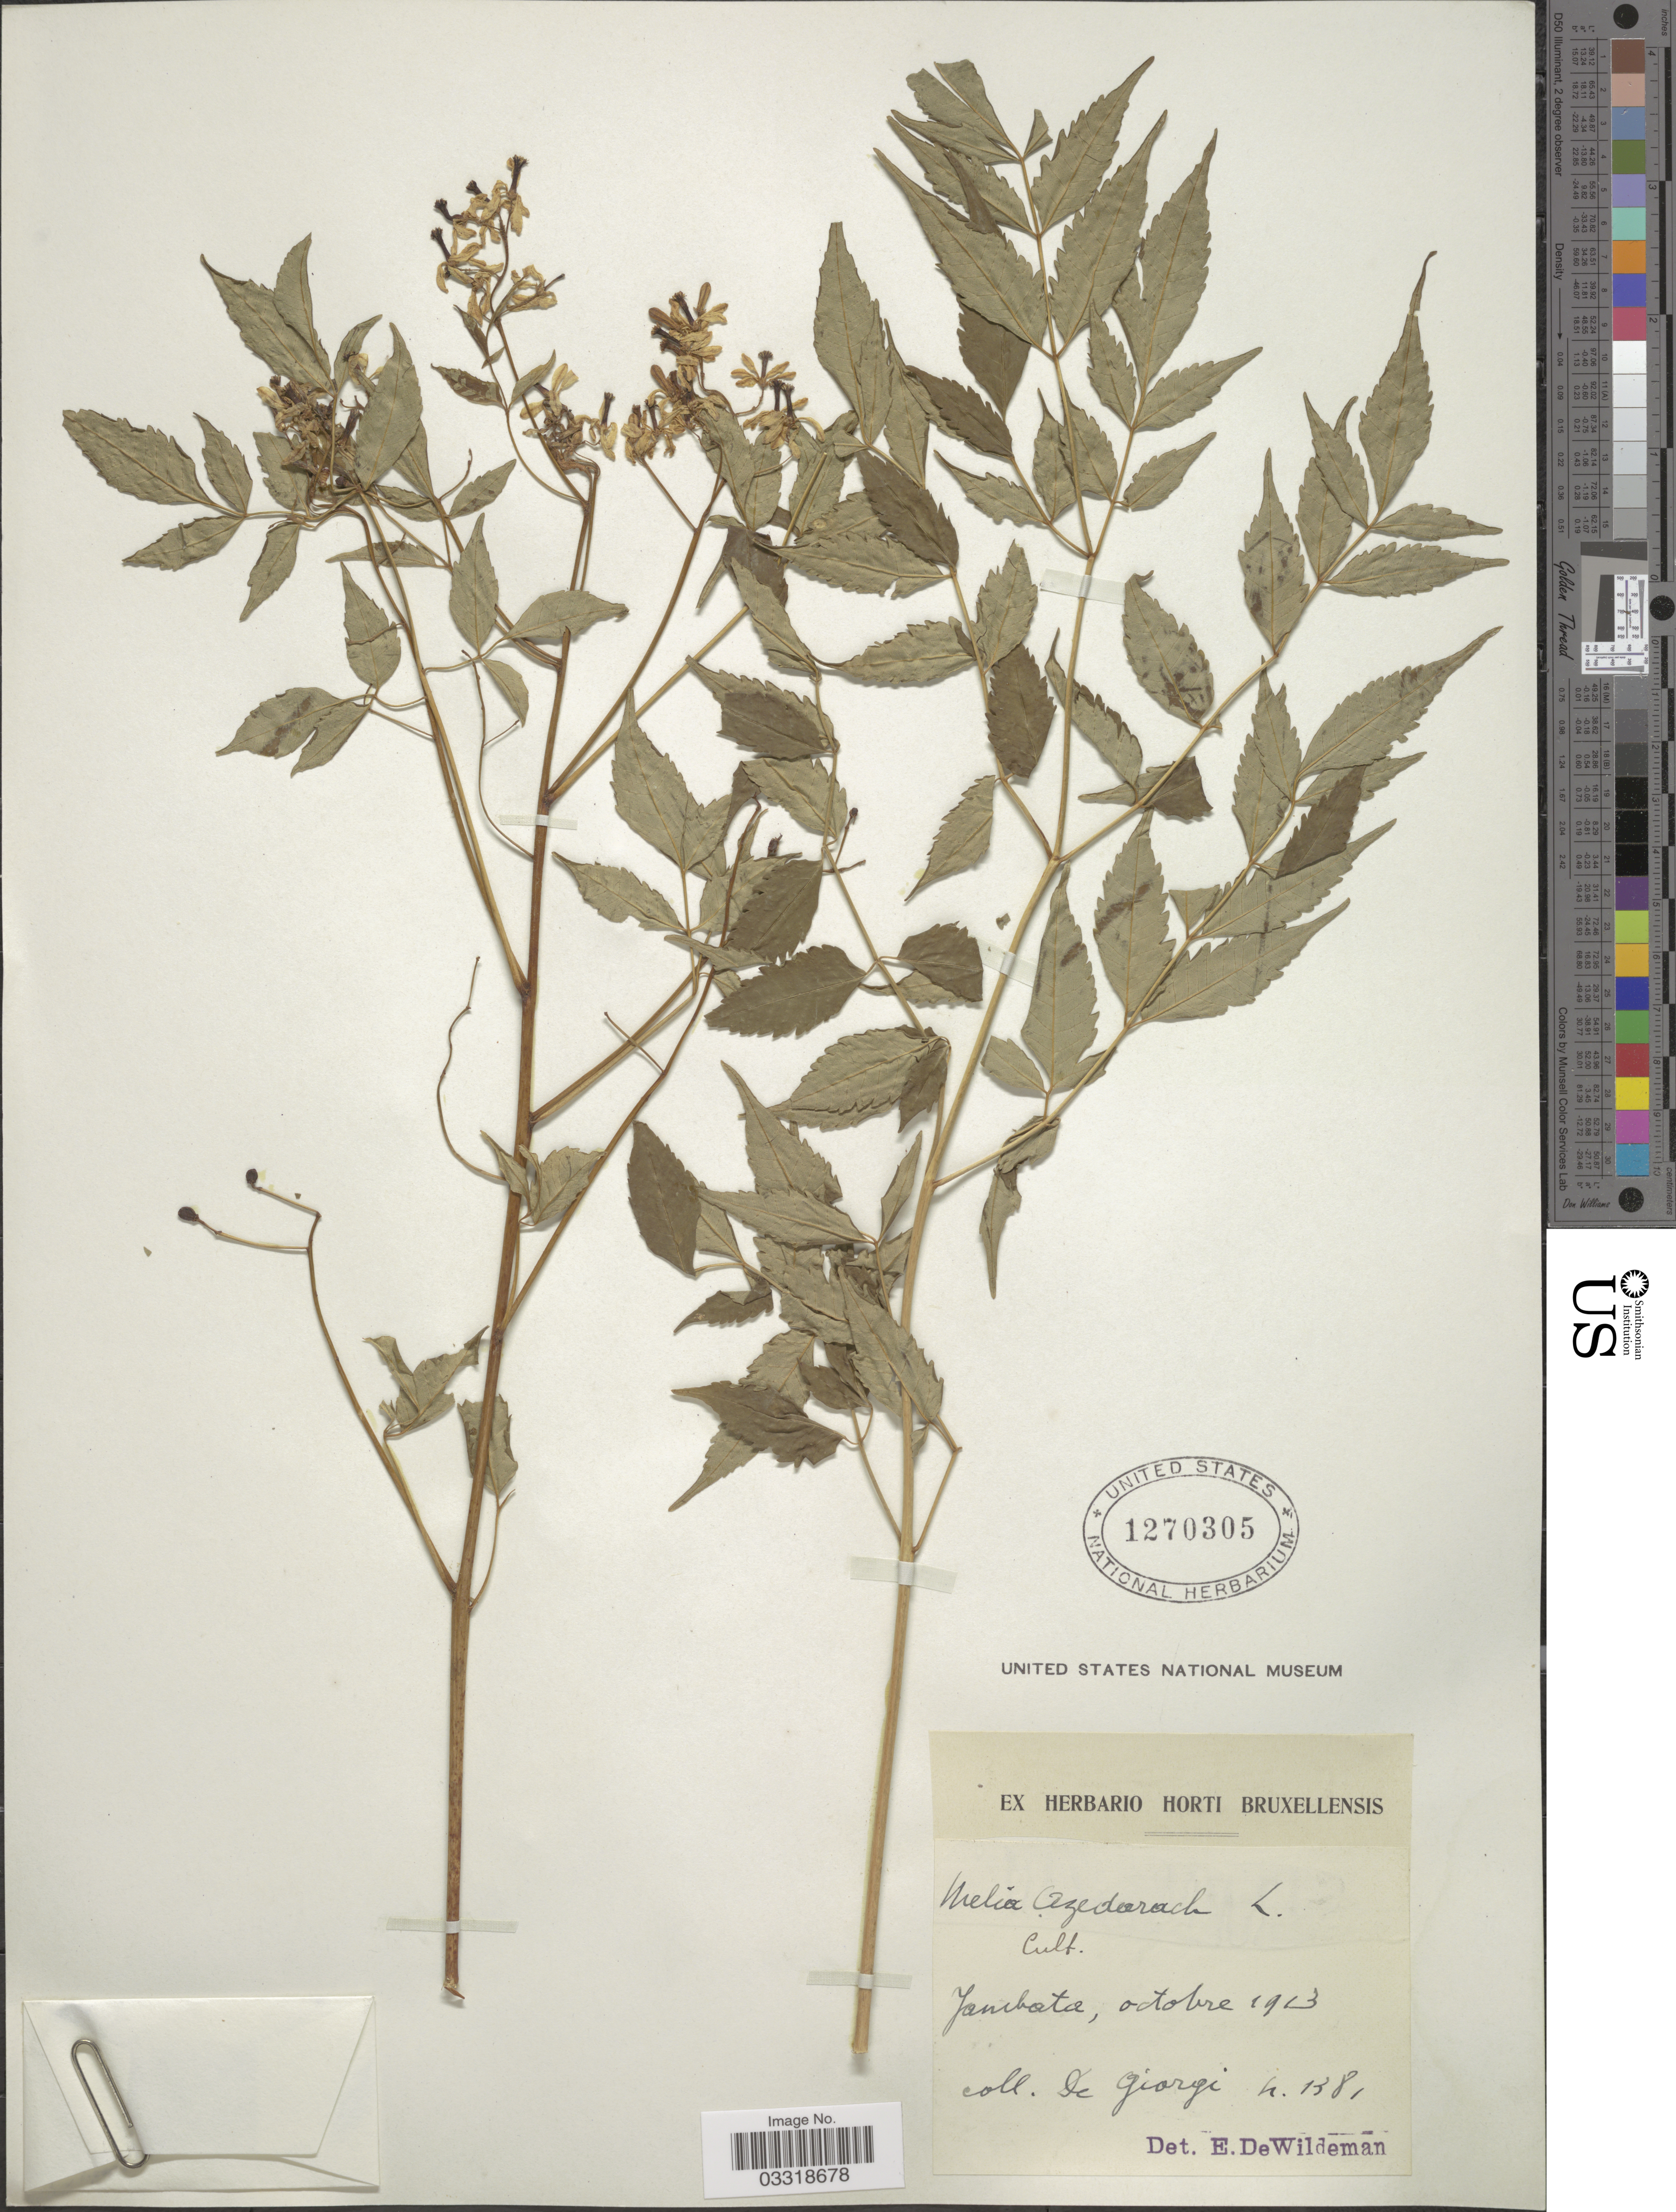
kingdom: Plantae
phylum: Tracheophyta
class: Magnoliopsida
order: Sapindales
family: Meliaceae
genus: Melia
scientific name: Melia azedarach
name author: L.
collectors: D. Giorgi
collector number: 1381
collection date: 1913-10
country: Congo, Democratic Republic of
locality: Yambata.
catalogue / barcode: US 1270305